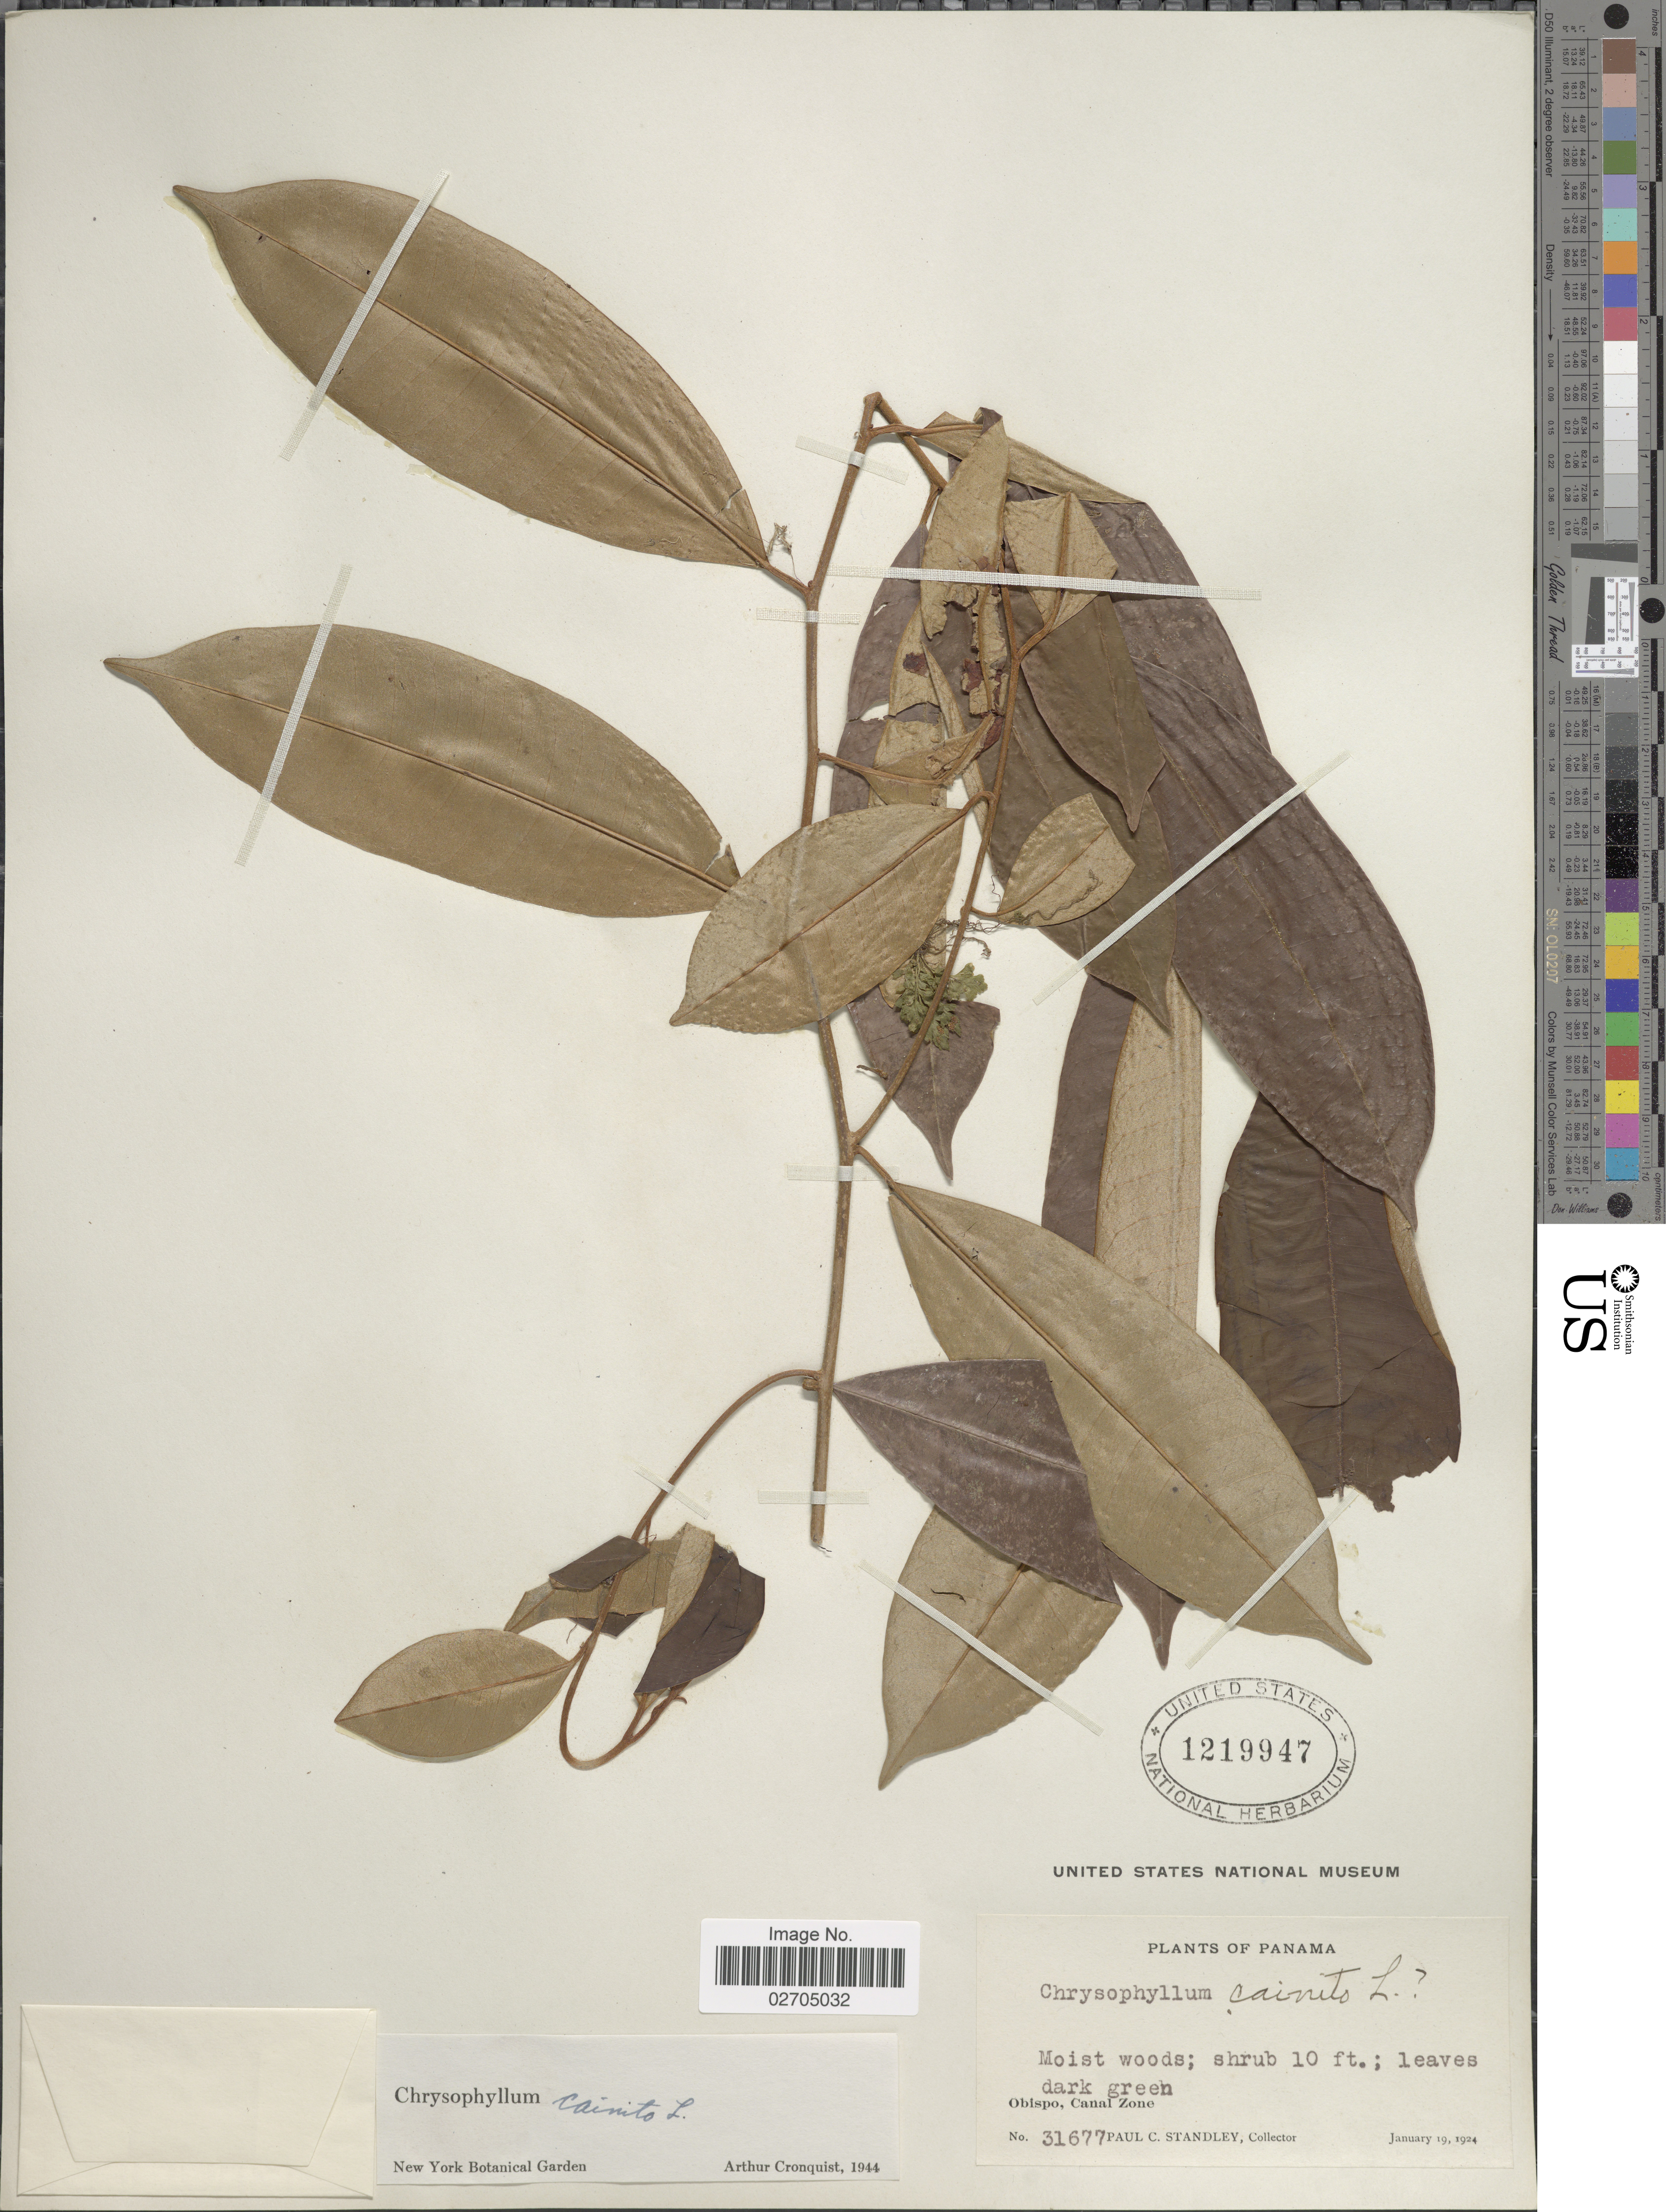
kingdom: Plantae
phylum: Tracheophyta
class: Magnoliopsida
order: Ericales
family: Sapotaceae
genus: Chrysophyllum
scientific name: Chrysophyllum cainito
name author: L.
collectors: P. C. Standley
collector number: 31677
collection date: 1924-01-19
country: Panama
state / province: Colón / Panamá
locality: Obispo, Canal Zone.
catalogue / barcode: US 1219947